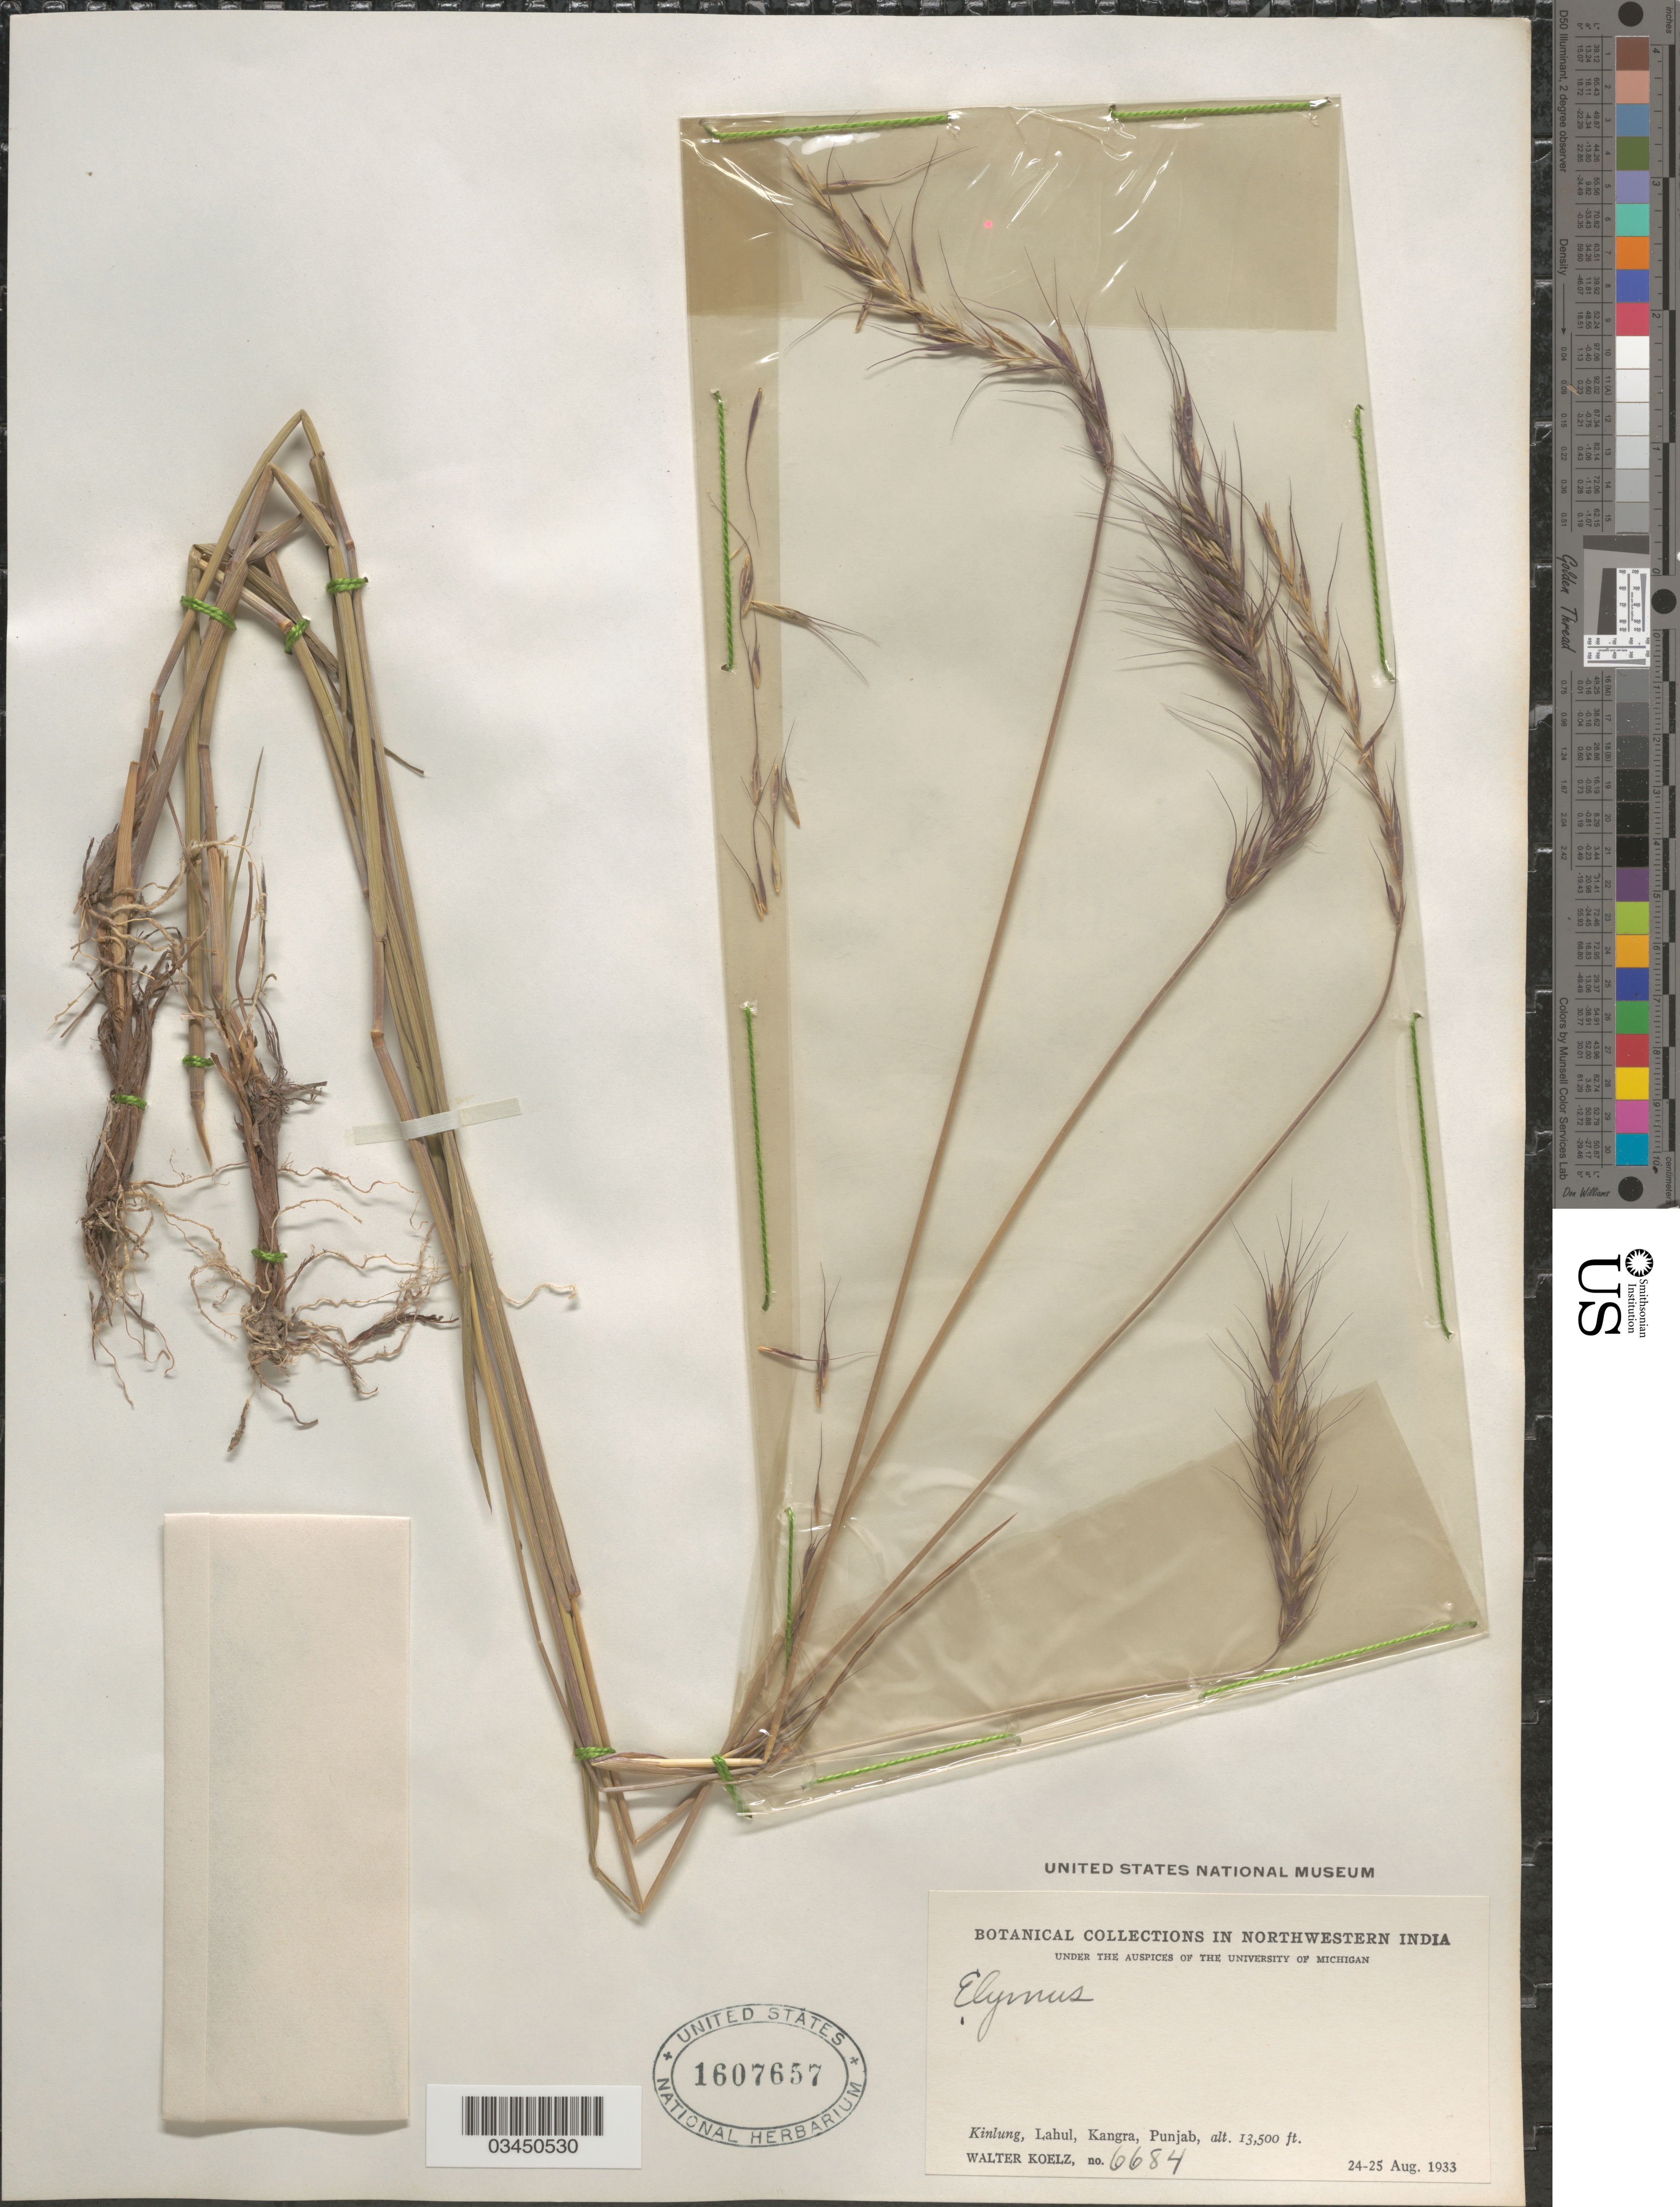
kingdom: Plantae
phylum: Tracheophyta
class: Liliopsida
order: Poales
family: Poaceae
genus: Elymus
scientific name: Elymus nutans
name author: Griseb.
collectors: W. N. Koelz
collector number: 6684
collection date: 1933-08-24/1933-08-25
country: India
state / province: Punjab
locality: Northwestern India. Kinlung, Lahul, Kangra.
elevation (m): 4115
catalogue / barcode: US 1607657